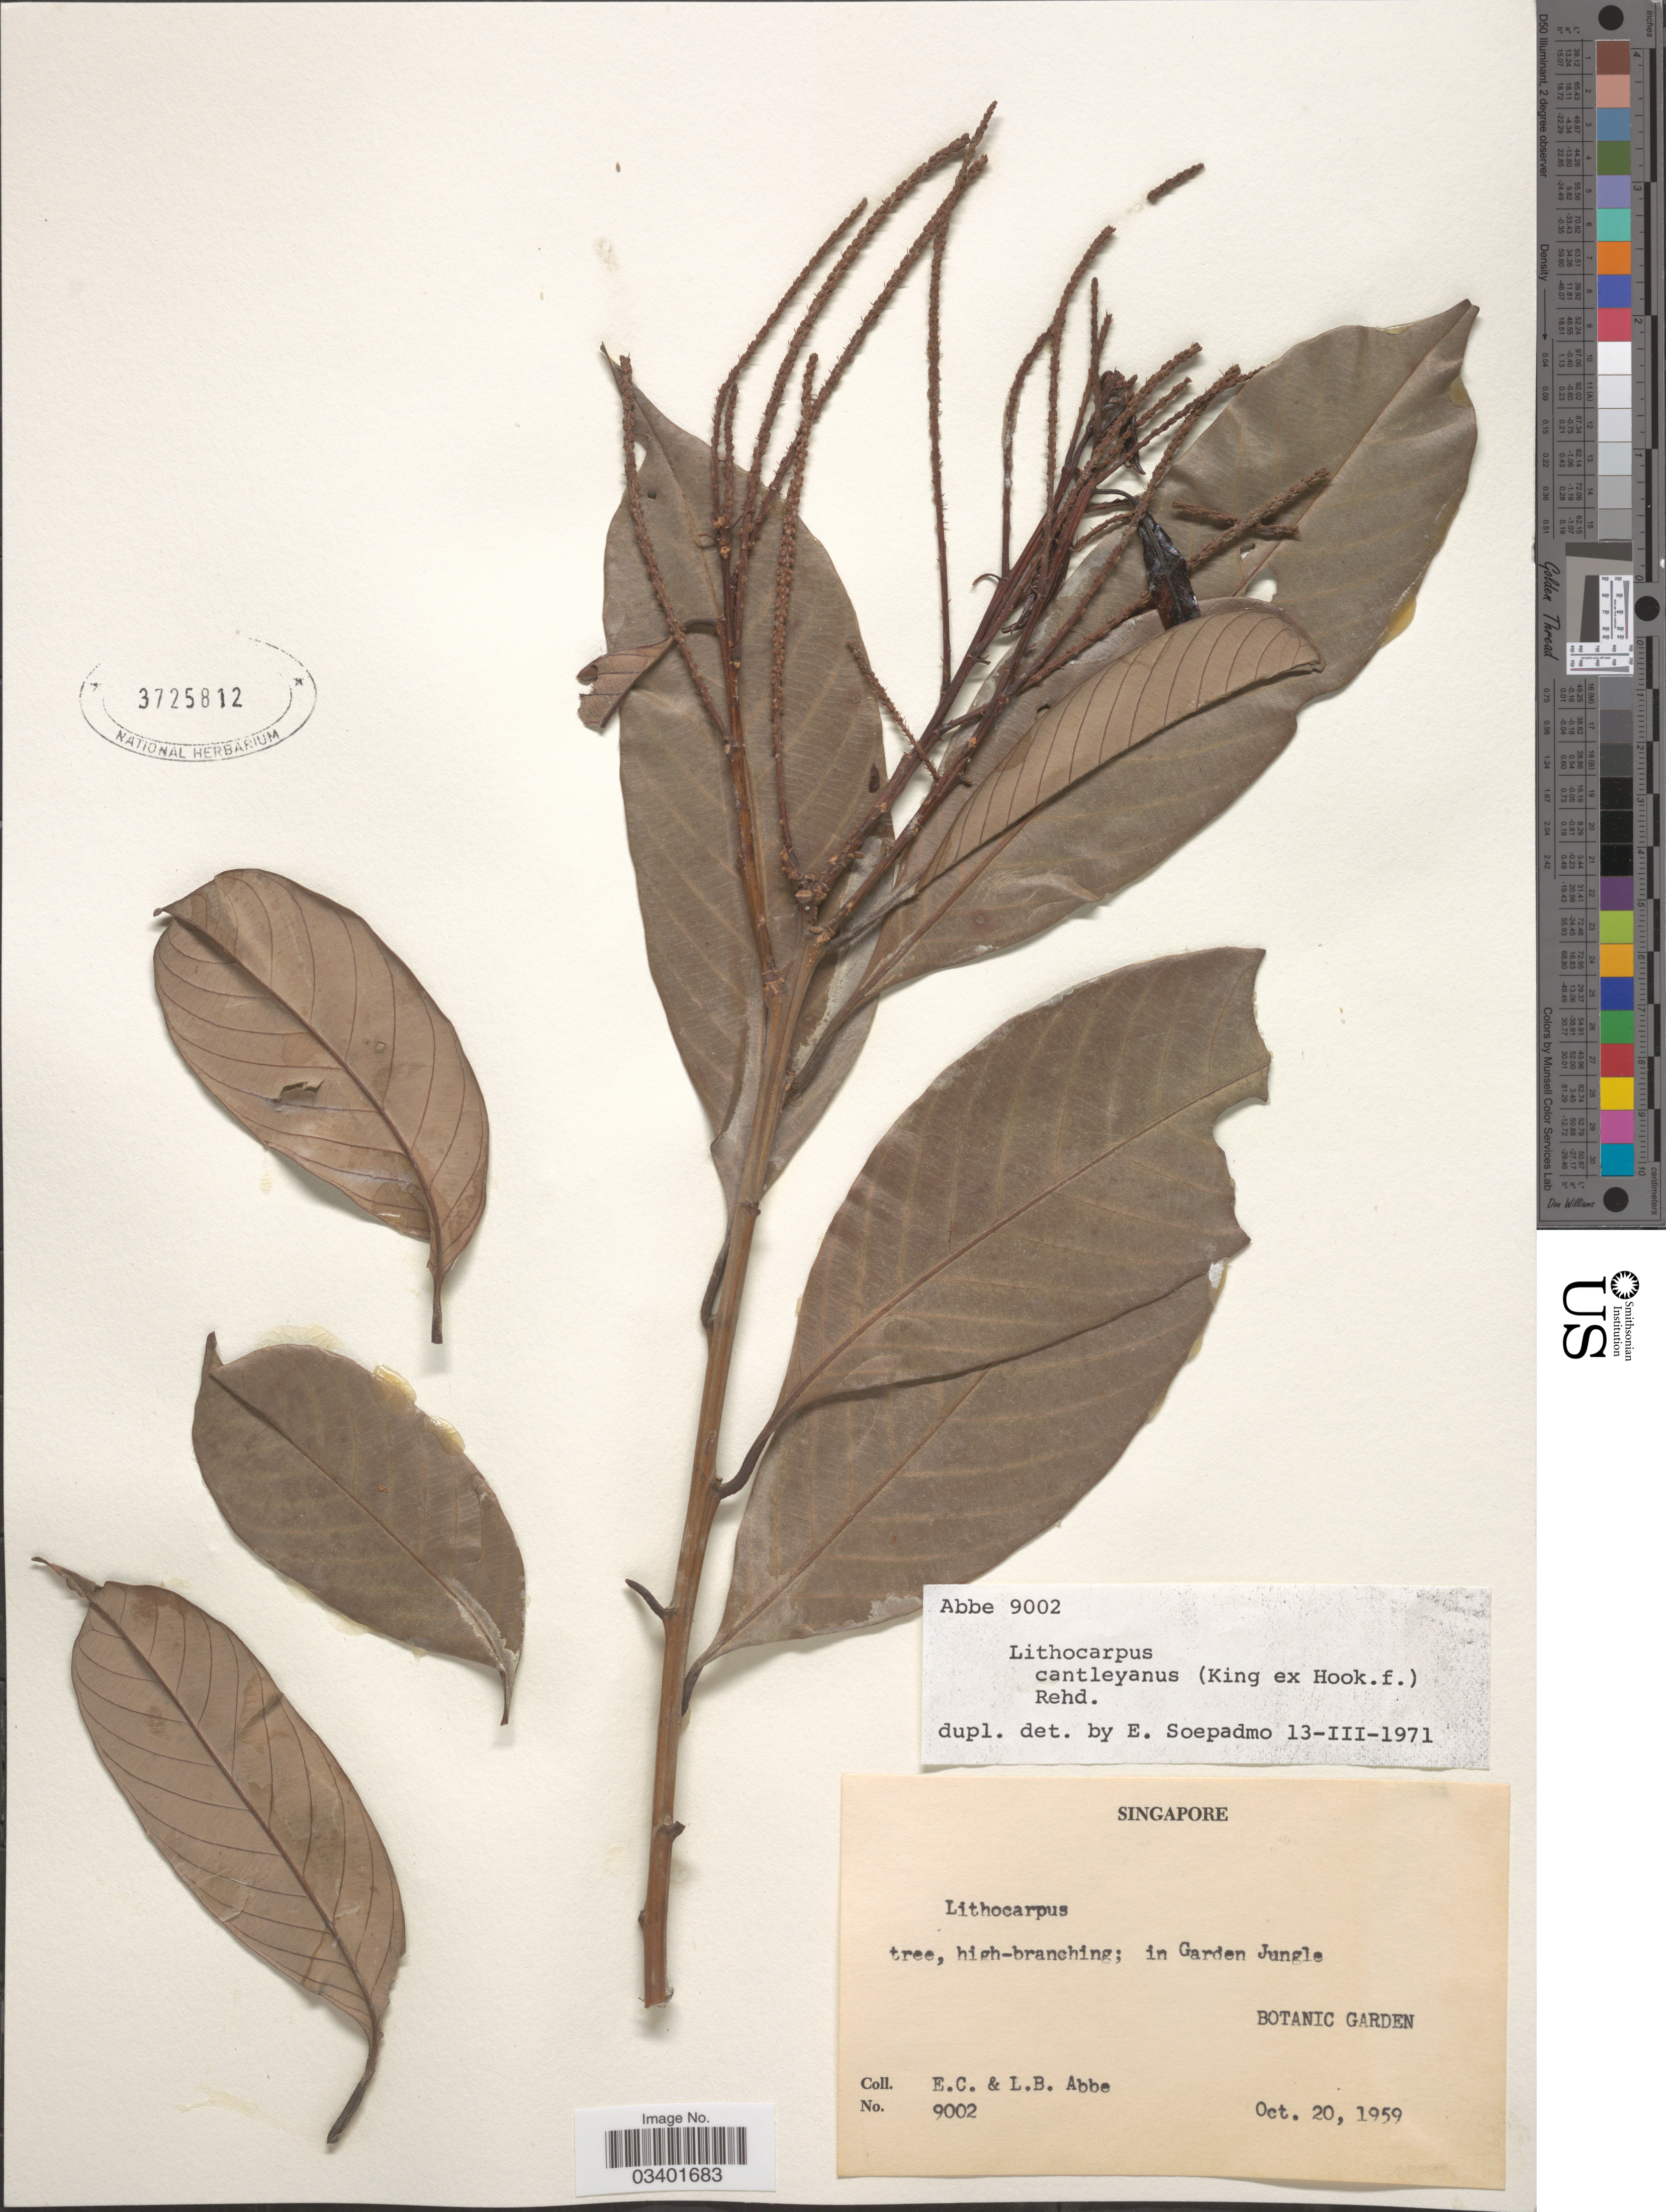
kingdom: Plantae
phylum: Tracheophyta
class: Magnoliopsida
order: Fagales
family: Fagaceae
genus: Lithocarpus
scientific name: Lithocarpus cantleyanus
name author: (R.M. King ex Hook. f.) Rehder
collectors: E. C. Abbe & L. B. Abbe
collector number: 9002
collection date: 1959-10-20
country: Singapore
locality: Botanic Garden.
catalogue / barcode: US 3725812